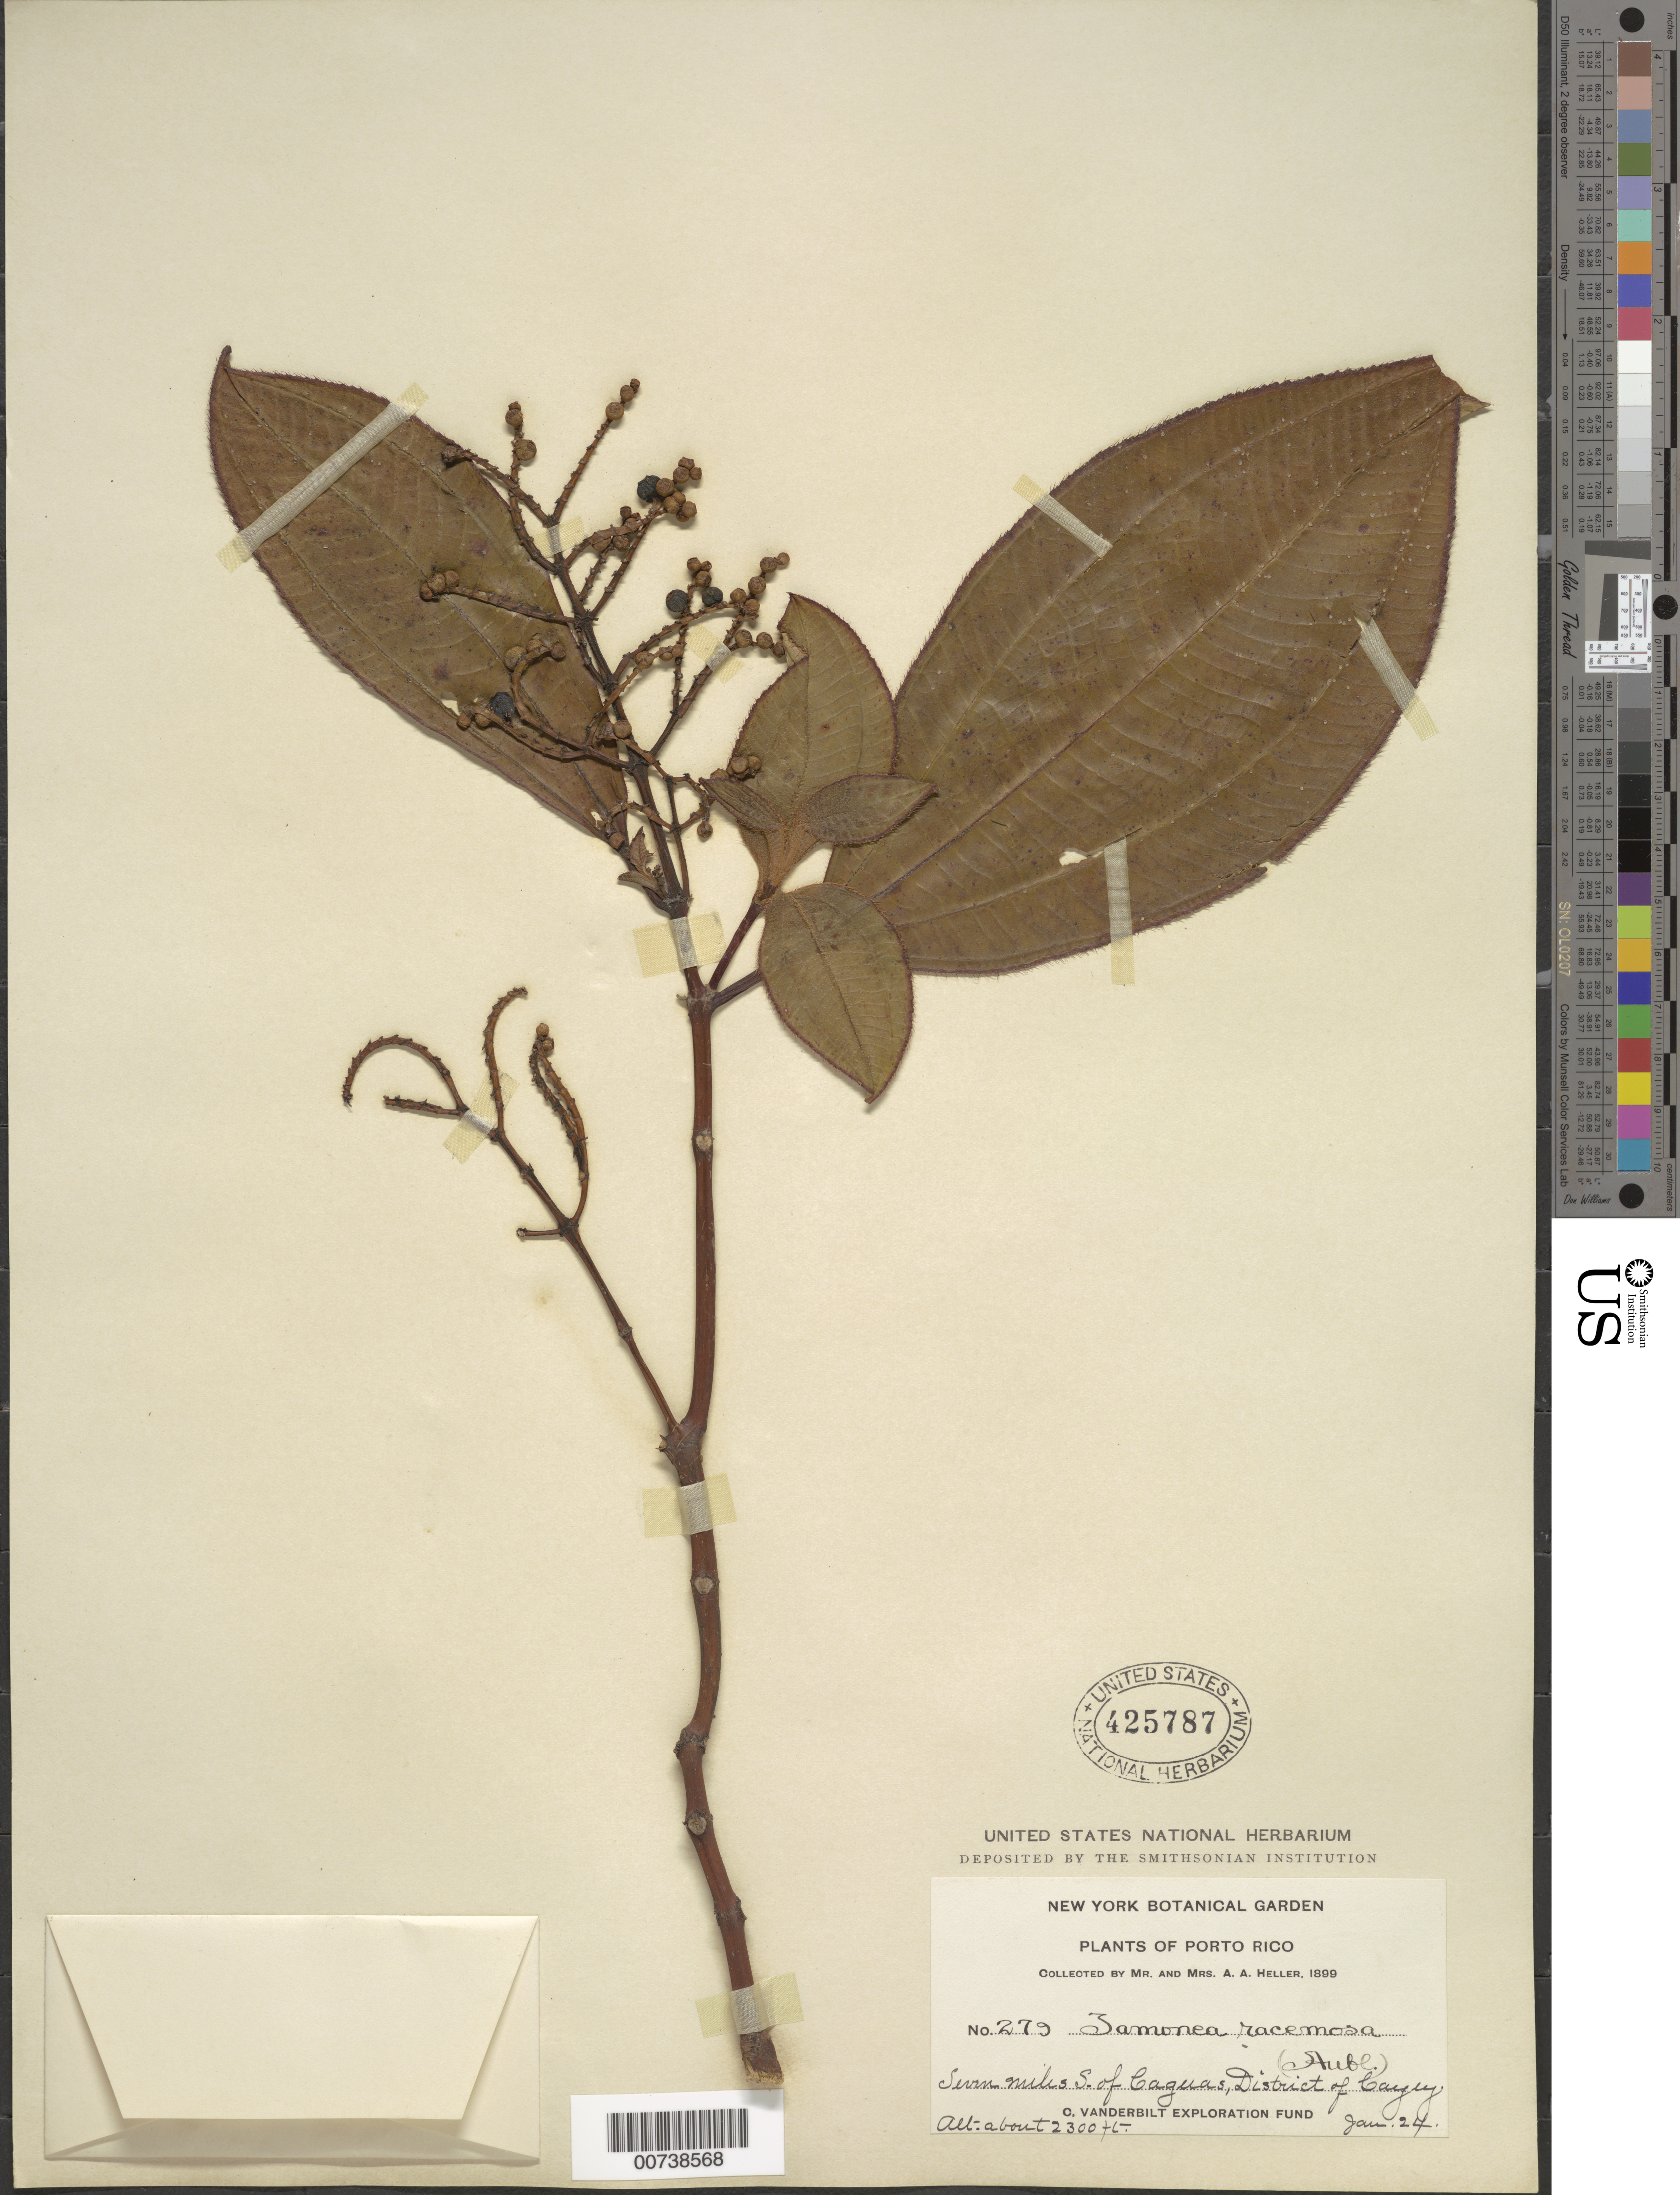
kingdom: Plantae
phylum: Tracheophyta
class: Magnoliopsida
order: Myrtales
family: Melastomataceae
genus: Miconia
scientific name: Miconia racemosa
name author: (Aubl.) DC.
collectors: A. A. Heller & E. G. Heller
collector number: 279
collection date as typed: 24 Jan 1899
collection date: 1899-01-24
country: Puerto Rico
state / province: Cayey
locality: Seven miles south of Caguas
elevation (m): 701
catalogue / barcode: US 425787